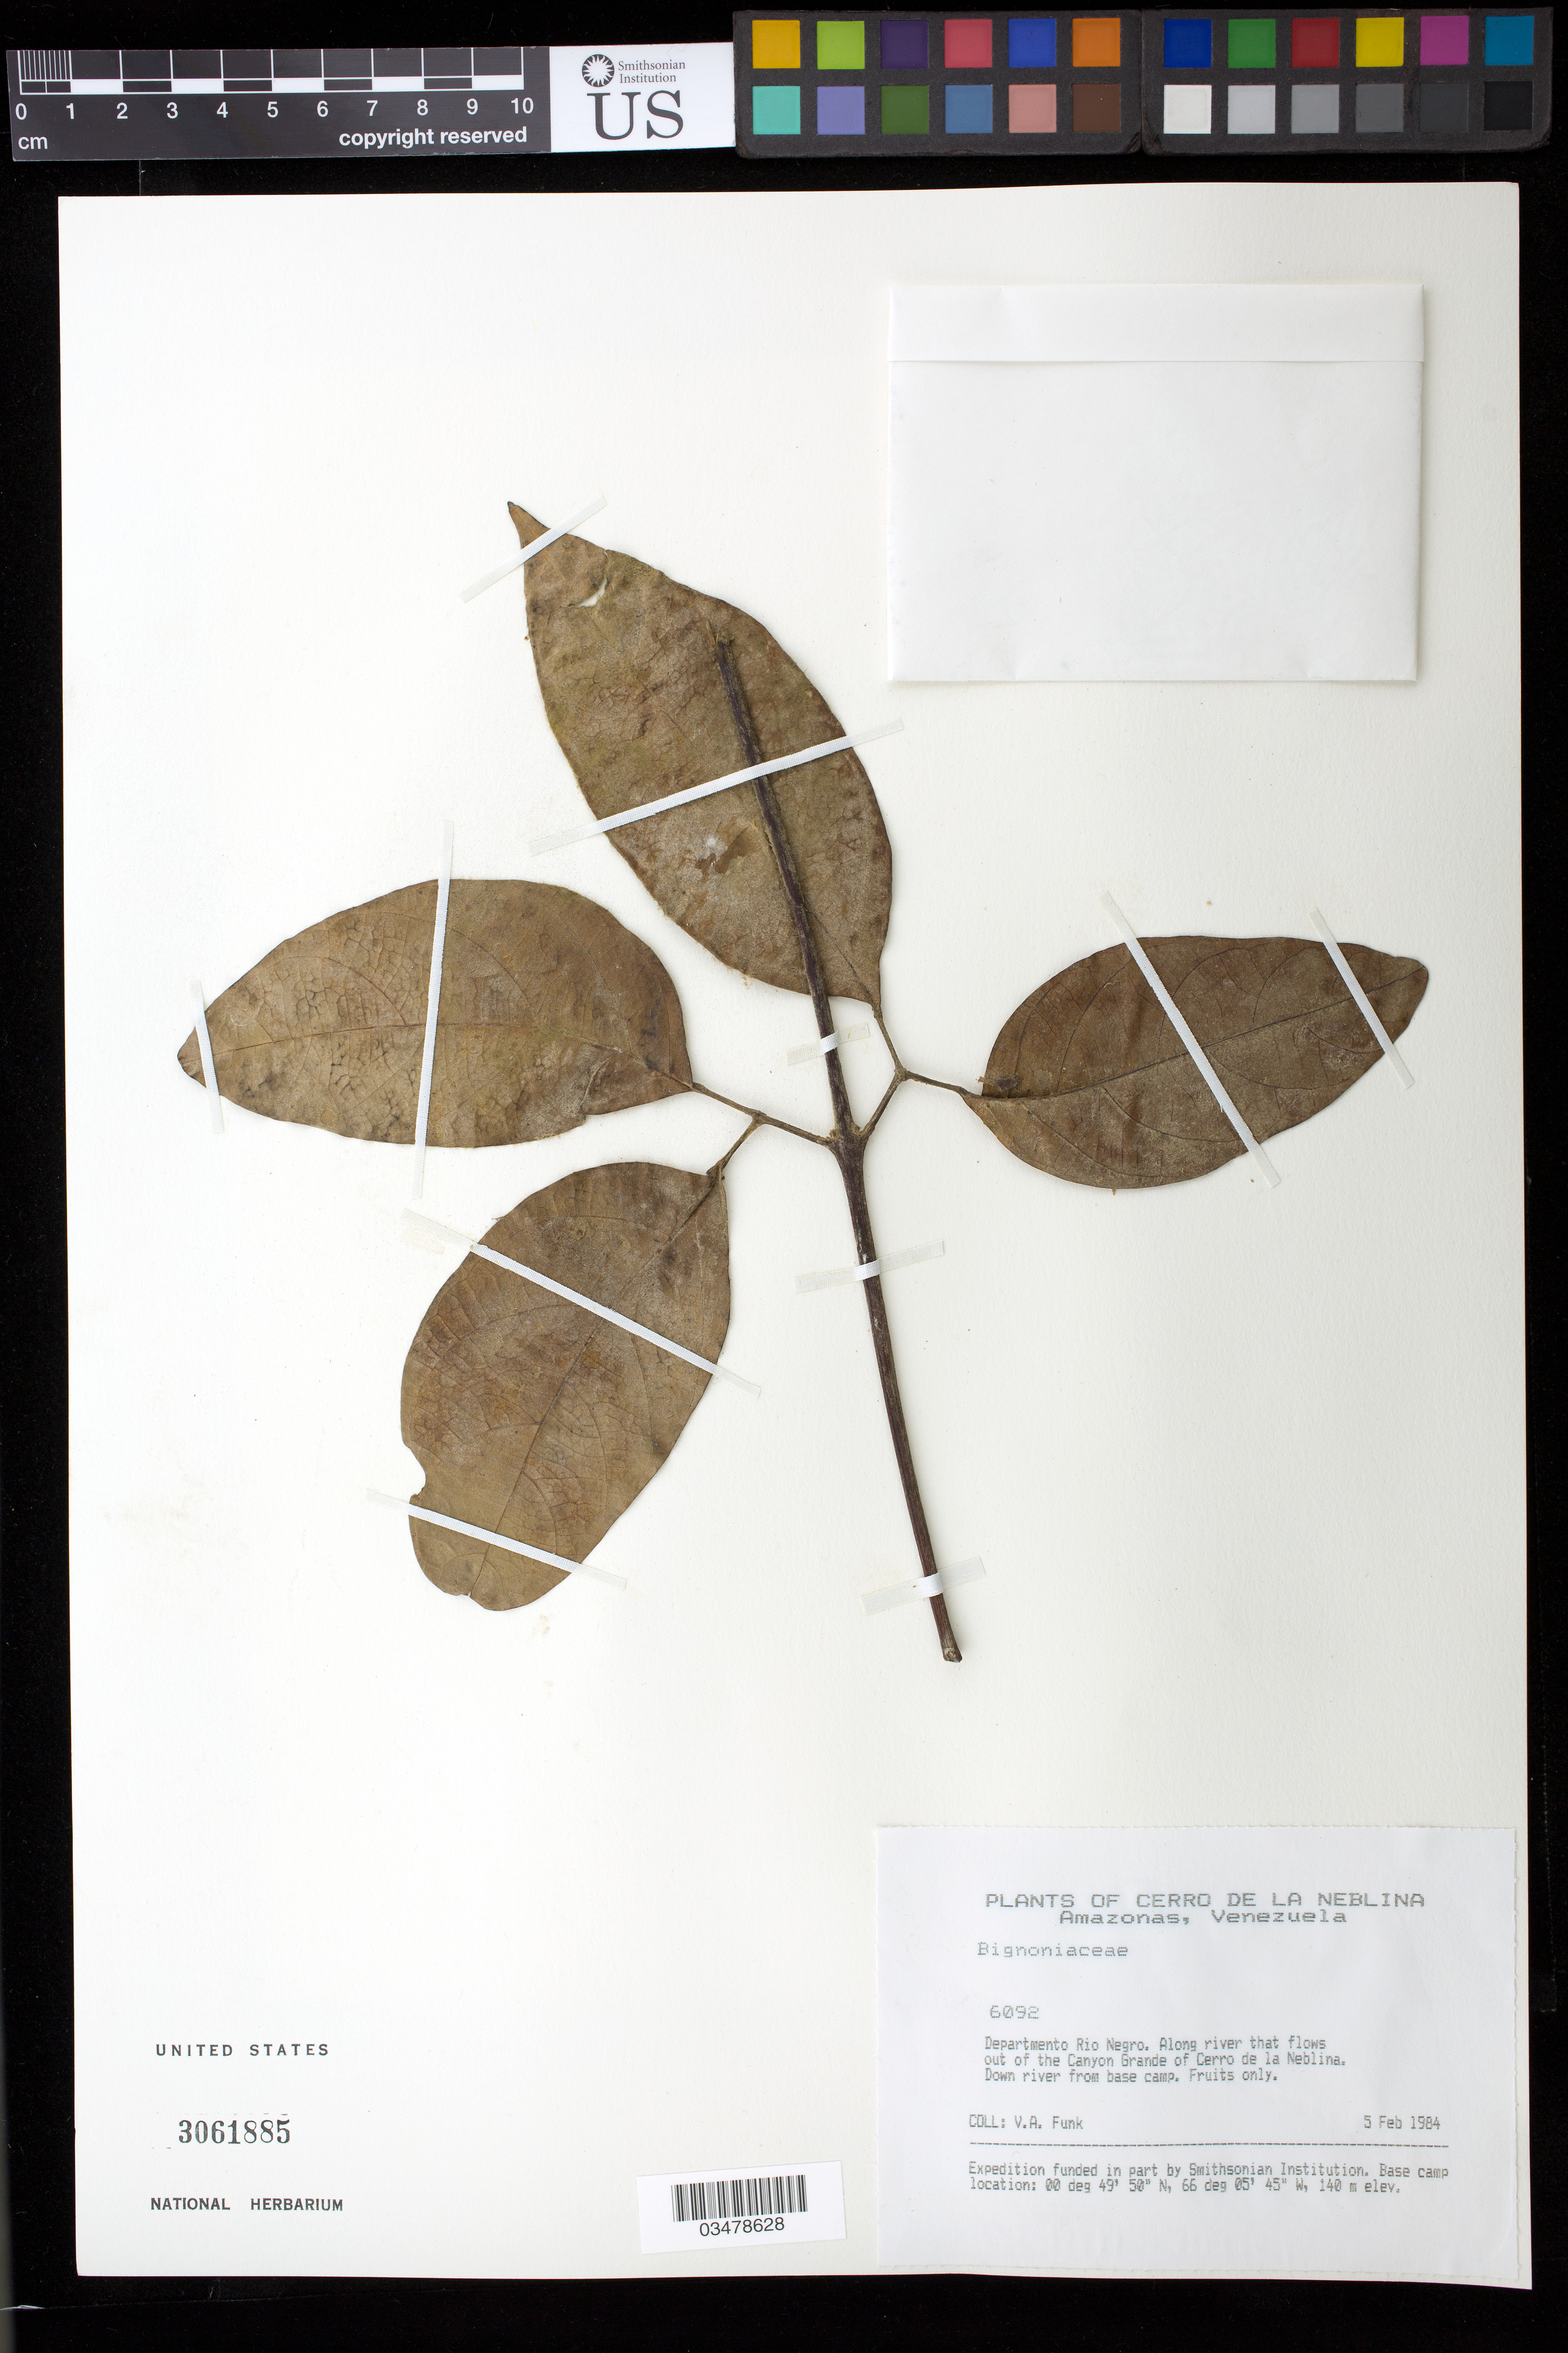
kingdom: Plantae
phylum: Tracheophyta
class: Magnoliopsida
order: Lamiales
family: Bignoniaceae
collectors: V. Funk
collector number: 6092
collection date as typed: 5 Feb 1984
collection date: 1984-02-05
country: Venezuela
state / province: Amazonas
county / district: Río Negro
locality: Canyon Grande, Cerro de la Neblina, down river from base camp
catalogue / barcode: US 3061885